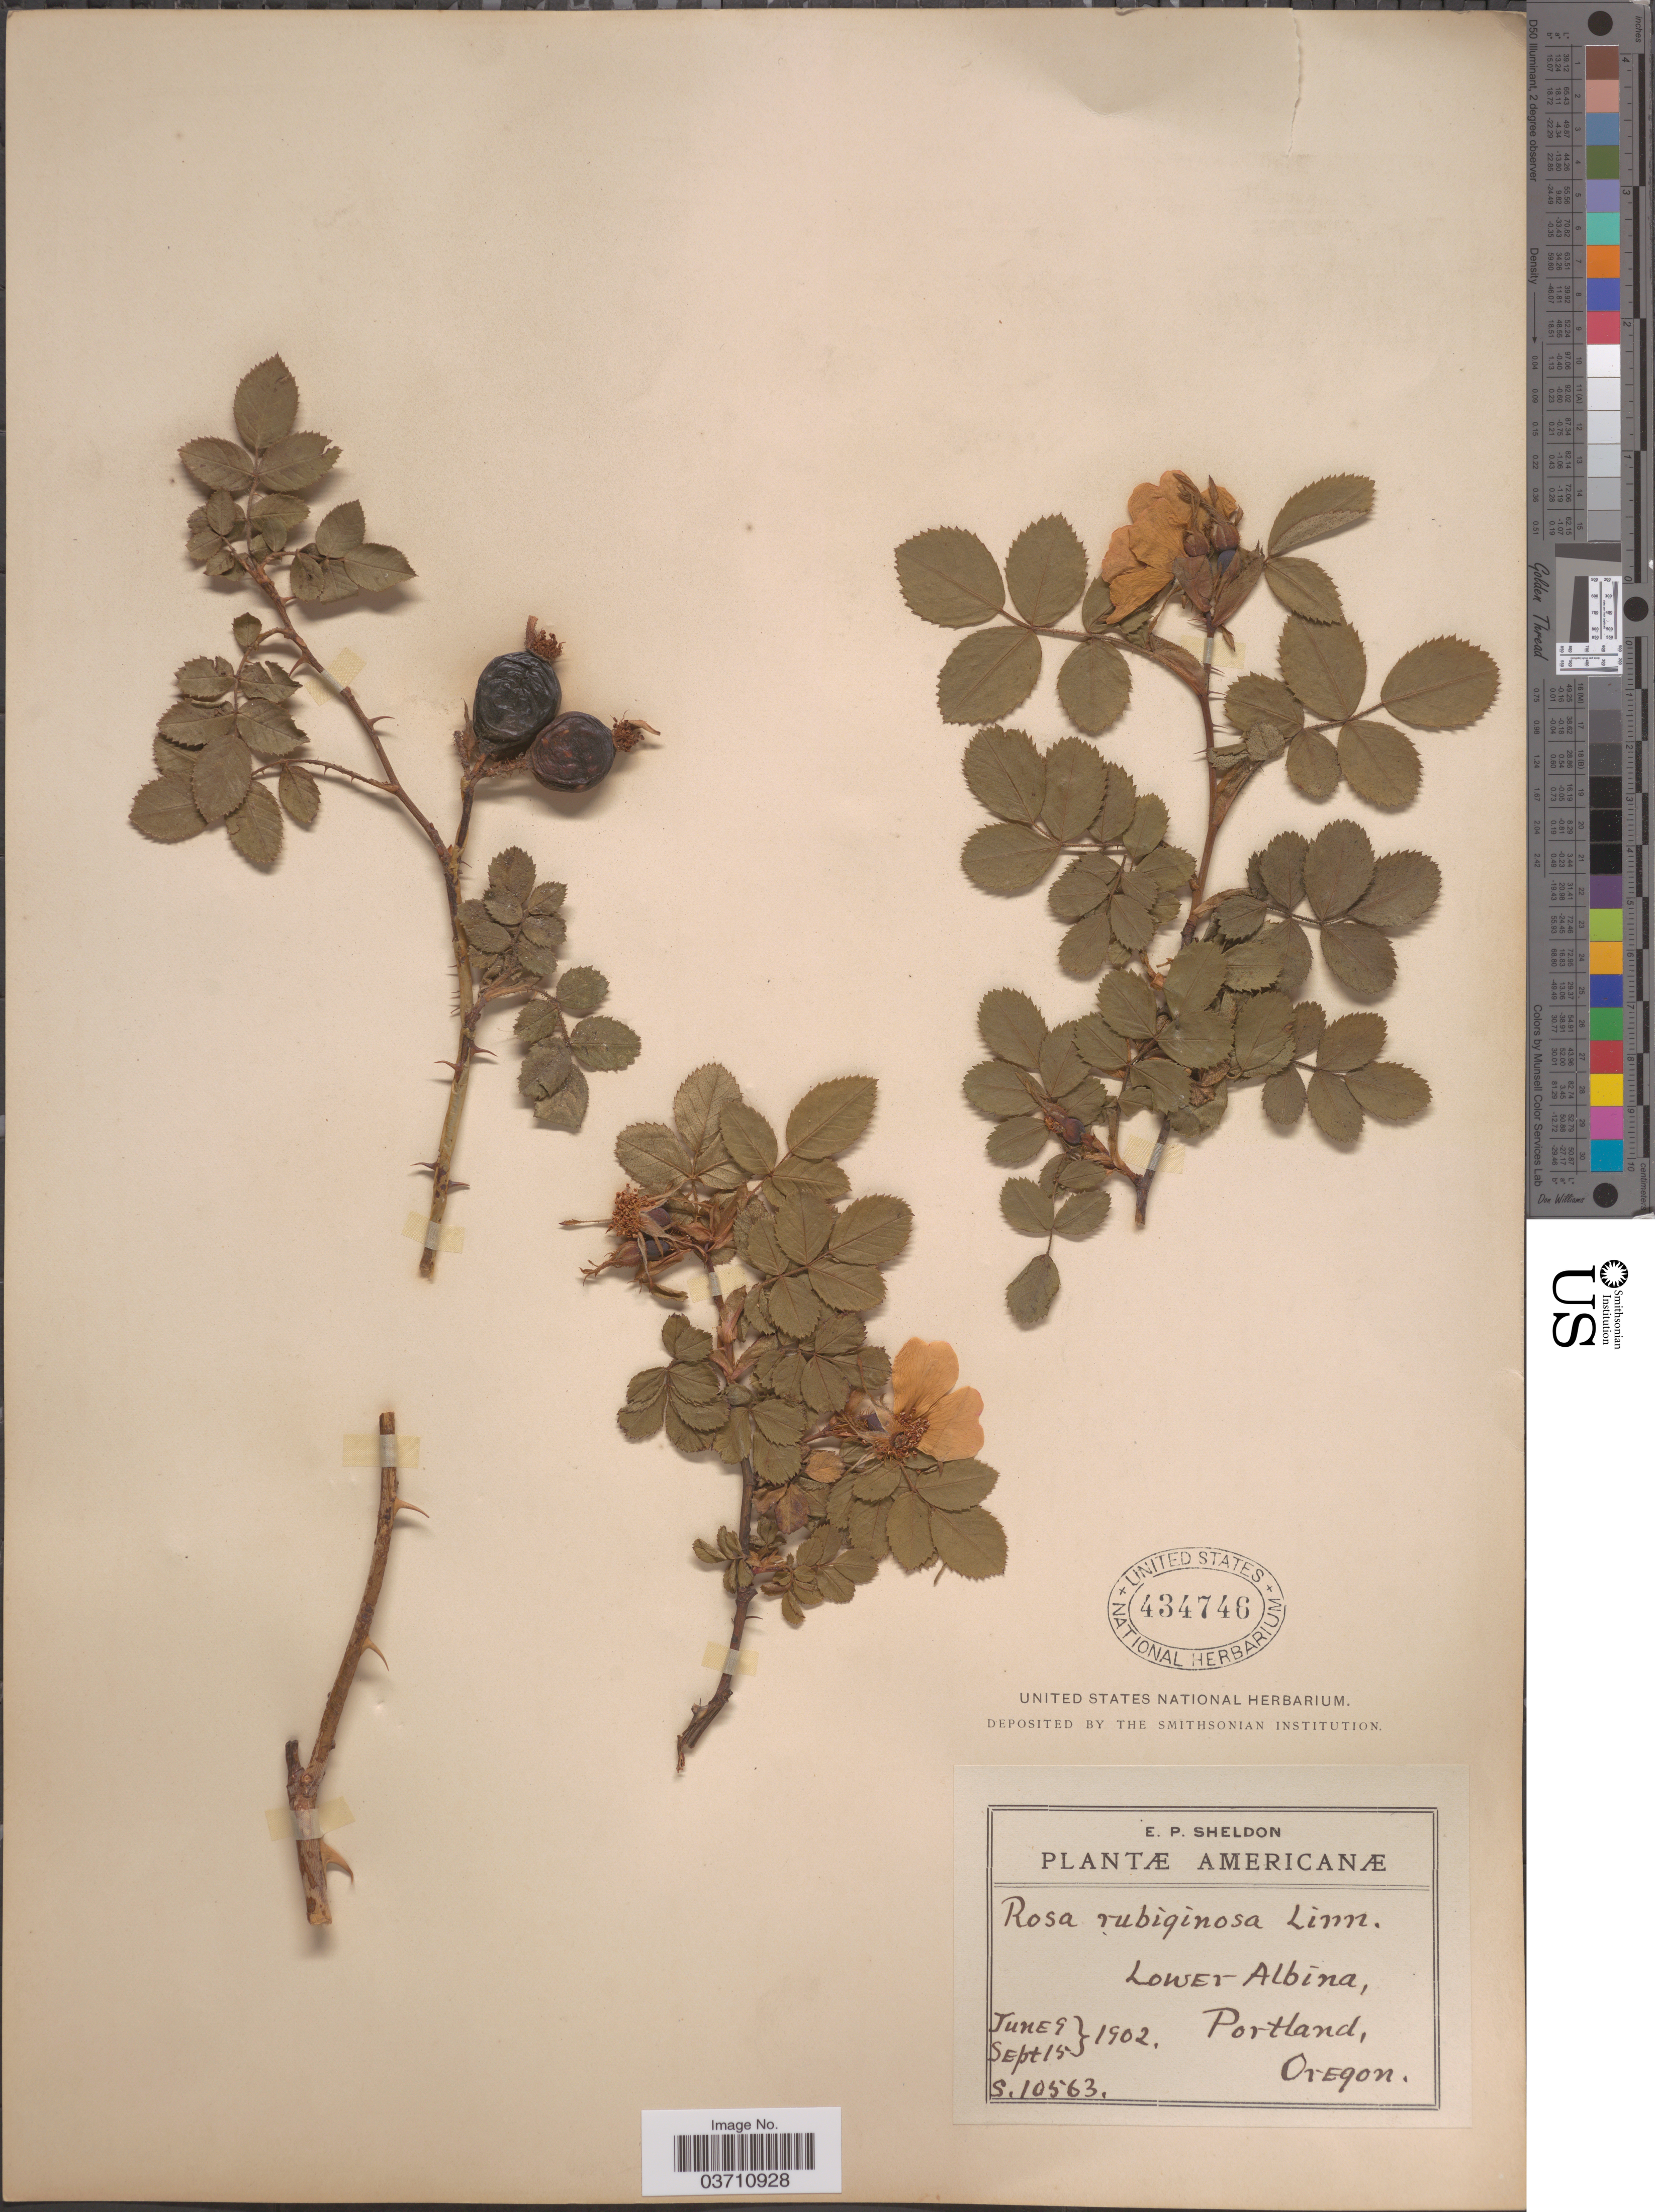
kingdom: Plantae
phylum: Tracheophyta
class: Magnoliopsida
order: Rosales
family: Rosaceae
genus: Rosa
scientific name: Rosa eglanteria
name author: L.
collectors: E. P. Sheldon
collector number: S10563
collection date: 1902-06-09/1902-09-15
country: United States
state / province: Oregon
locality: Lower albina, Portland.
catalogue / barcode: US 434746